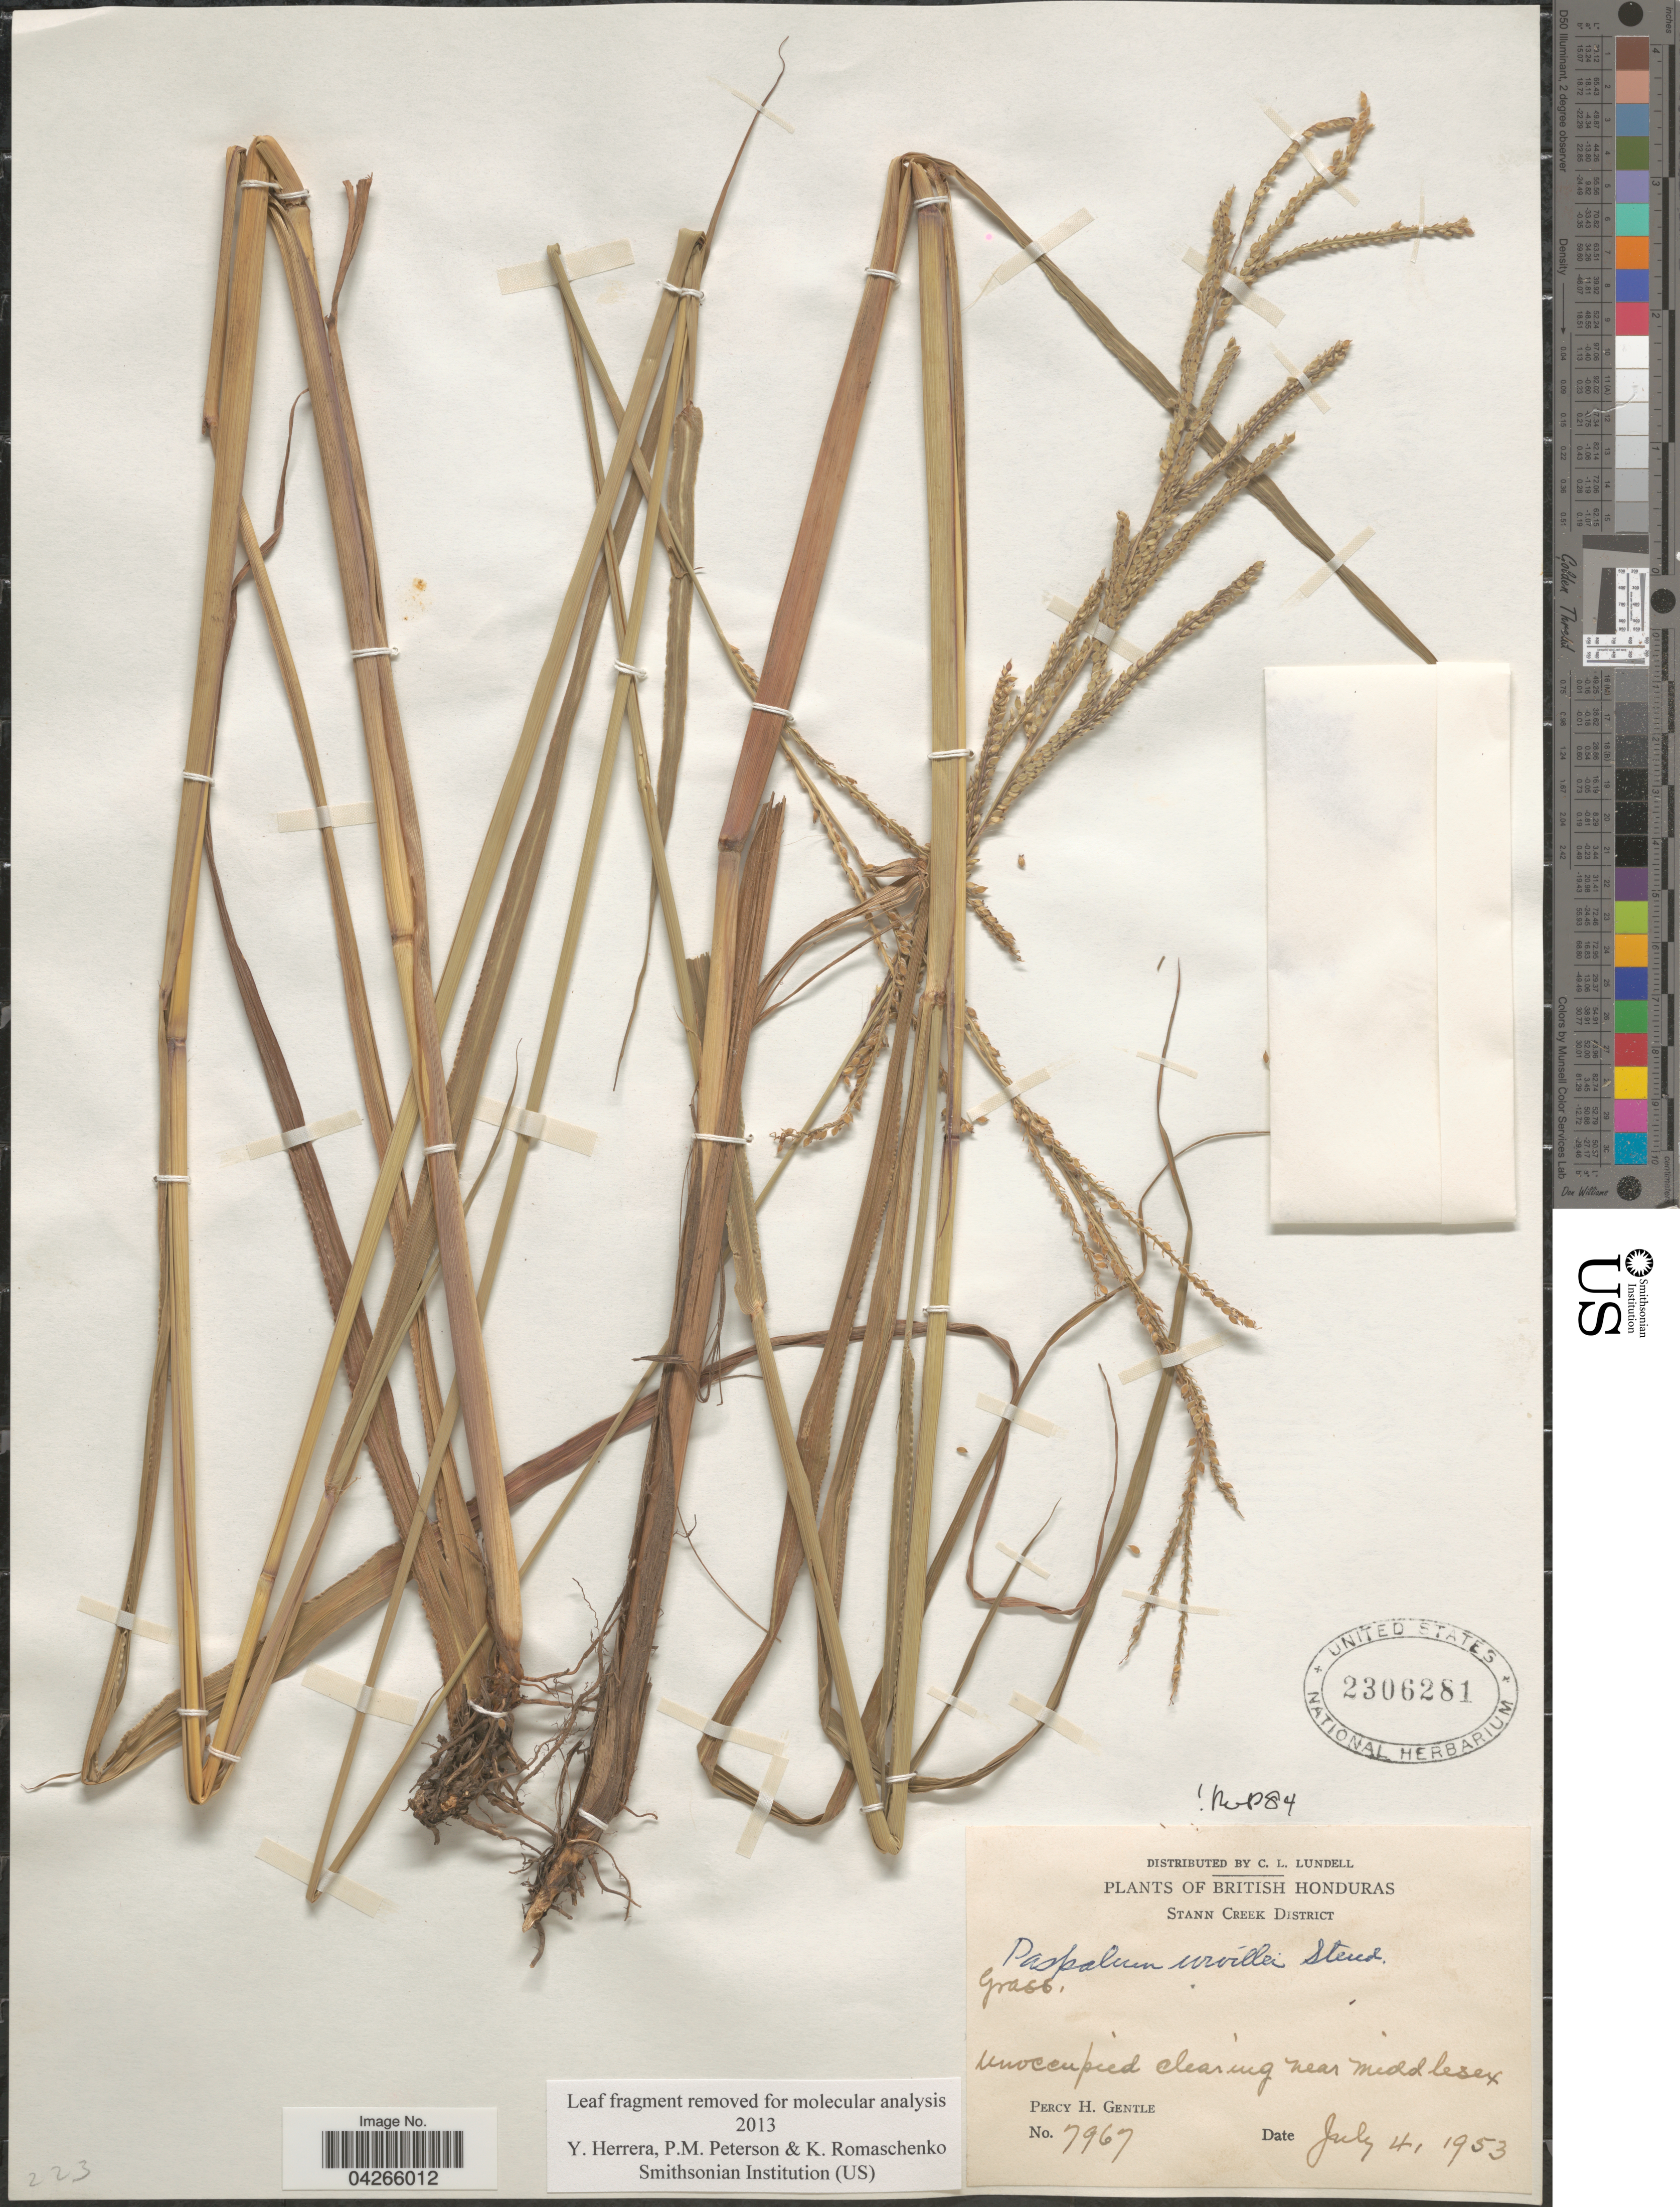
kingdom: Plantae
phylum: Tracheophyta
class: Liliopsida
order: Poales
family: Poaceae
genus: Paspalum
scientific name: Paspalum urvillei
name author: Steud.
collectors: P. H. Gentle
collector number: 7967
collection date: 1953-07-04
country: Belize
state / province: Stann Creek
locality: British Honduras. Stann Creek. Unoccupied clearing near Middlesex.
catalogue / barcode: US 2306281